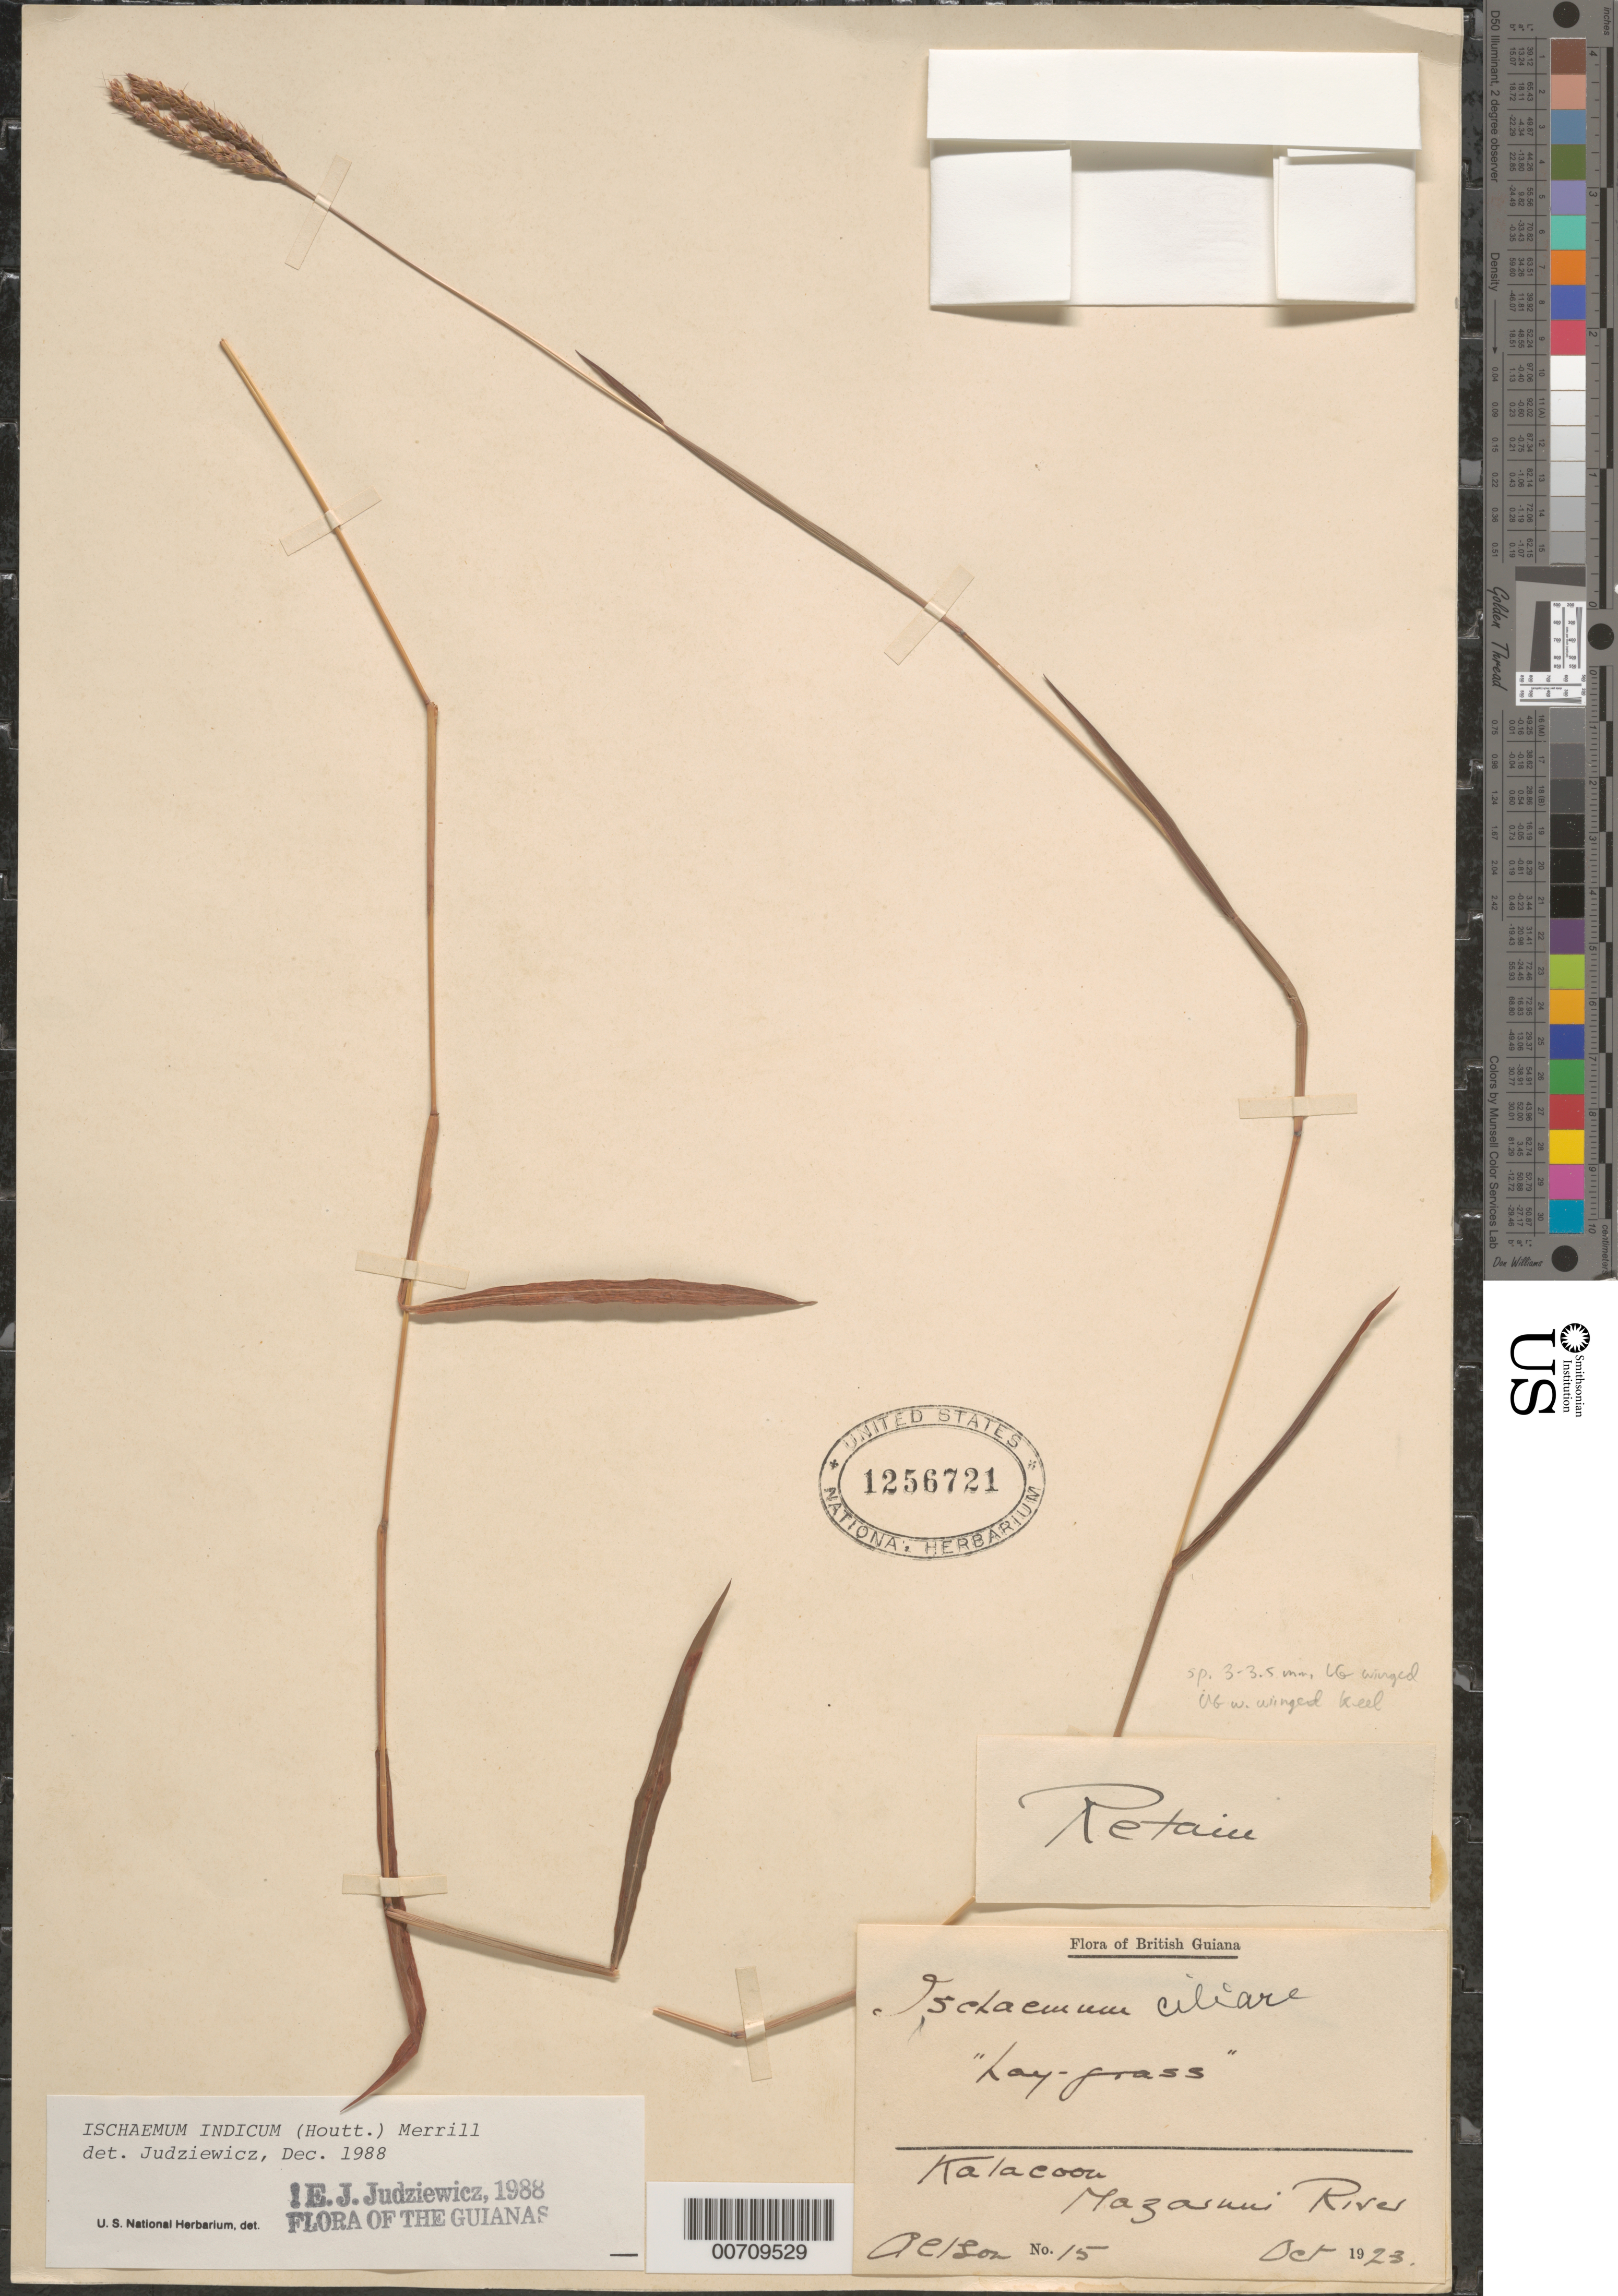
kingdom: Plantae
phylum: Tracheophyta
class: Liliopsida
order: Poales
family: Poaceae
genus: Ischaemum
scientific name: Ischaemum ciliare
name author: Retz.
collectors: R. Altson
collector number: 15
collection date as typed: Oct-23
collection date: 1923-10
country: Guyana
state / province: Cuyuni-Mazaruni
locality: Mazaruni R., Kalacoon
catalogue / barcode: US 1256721